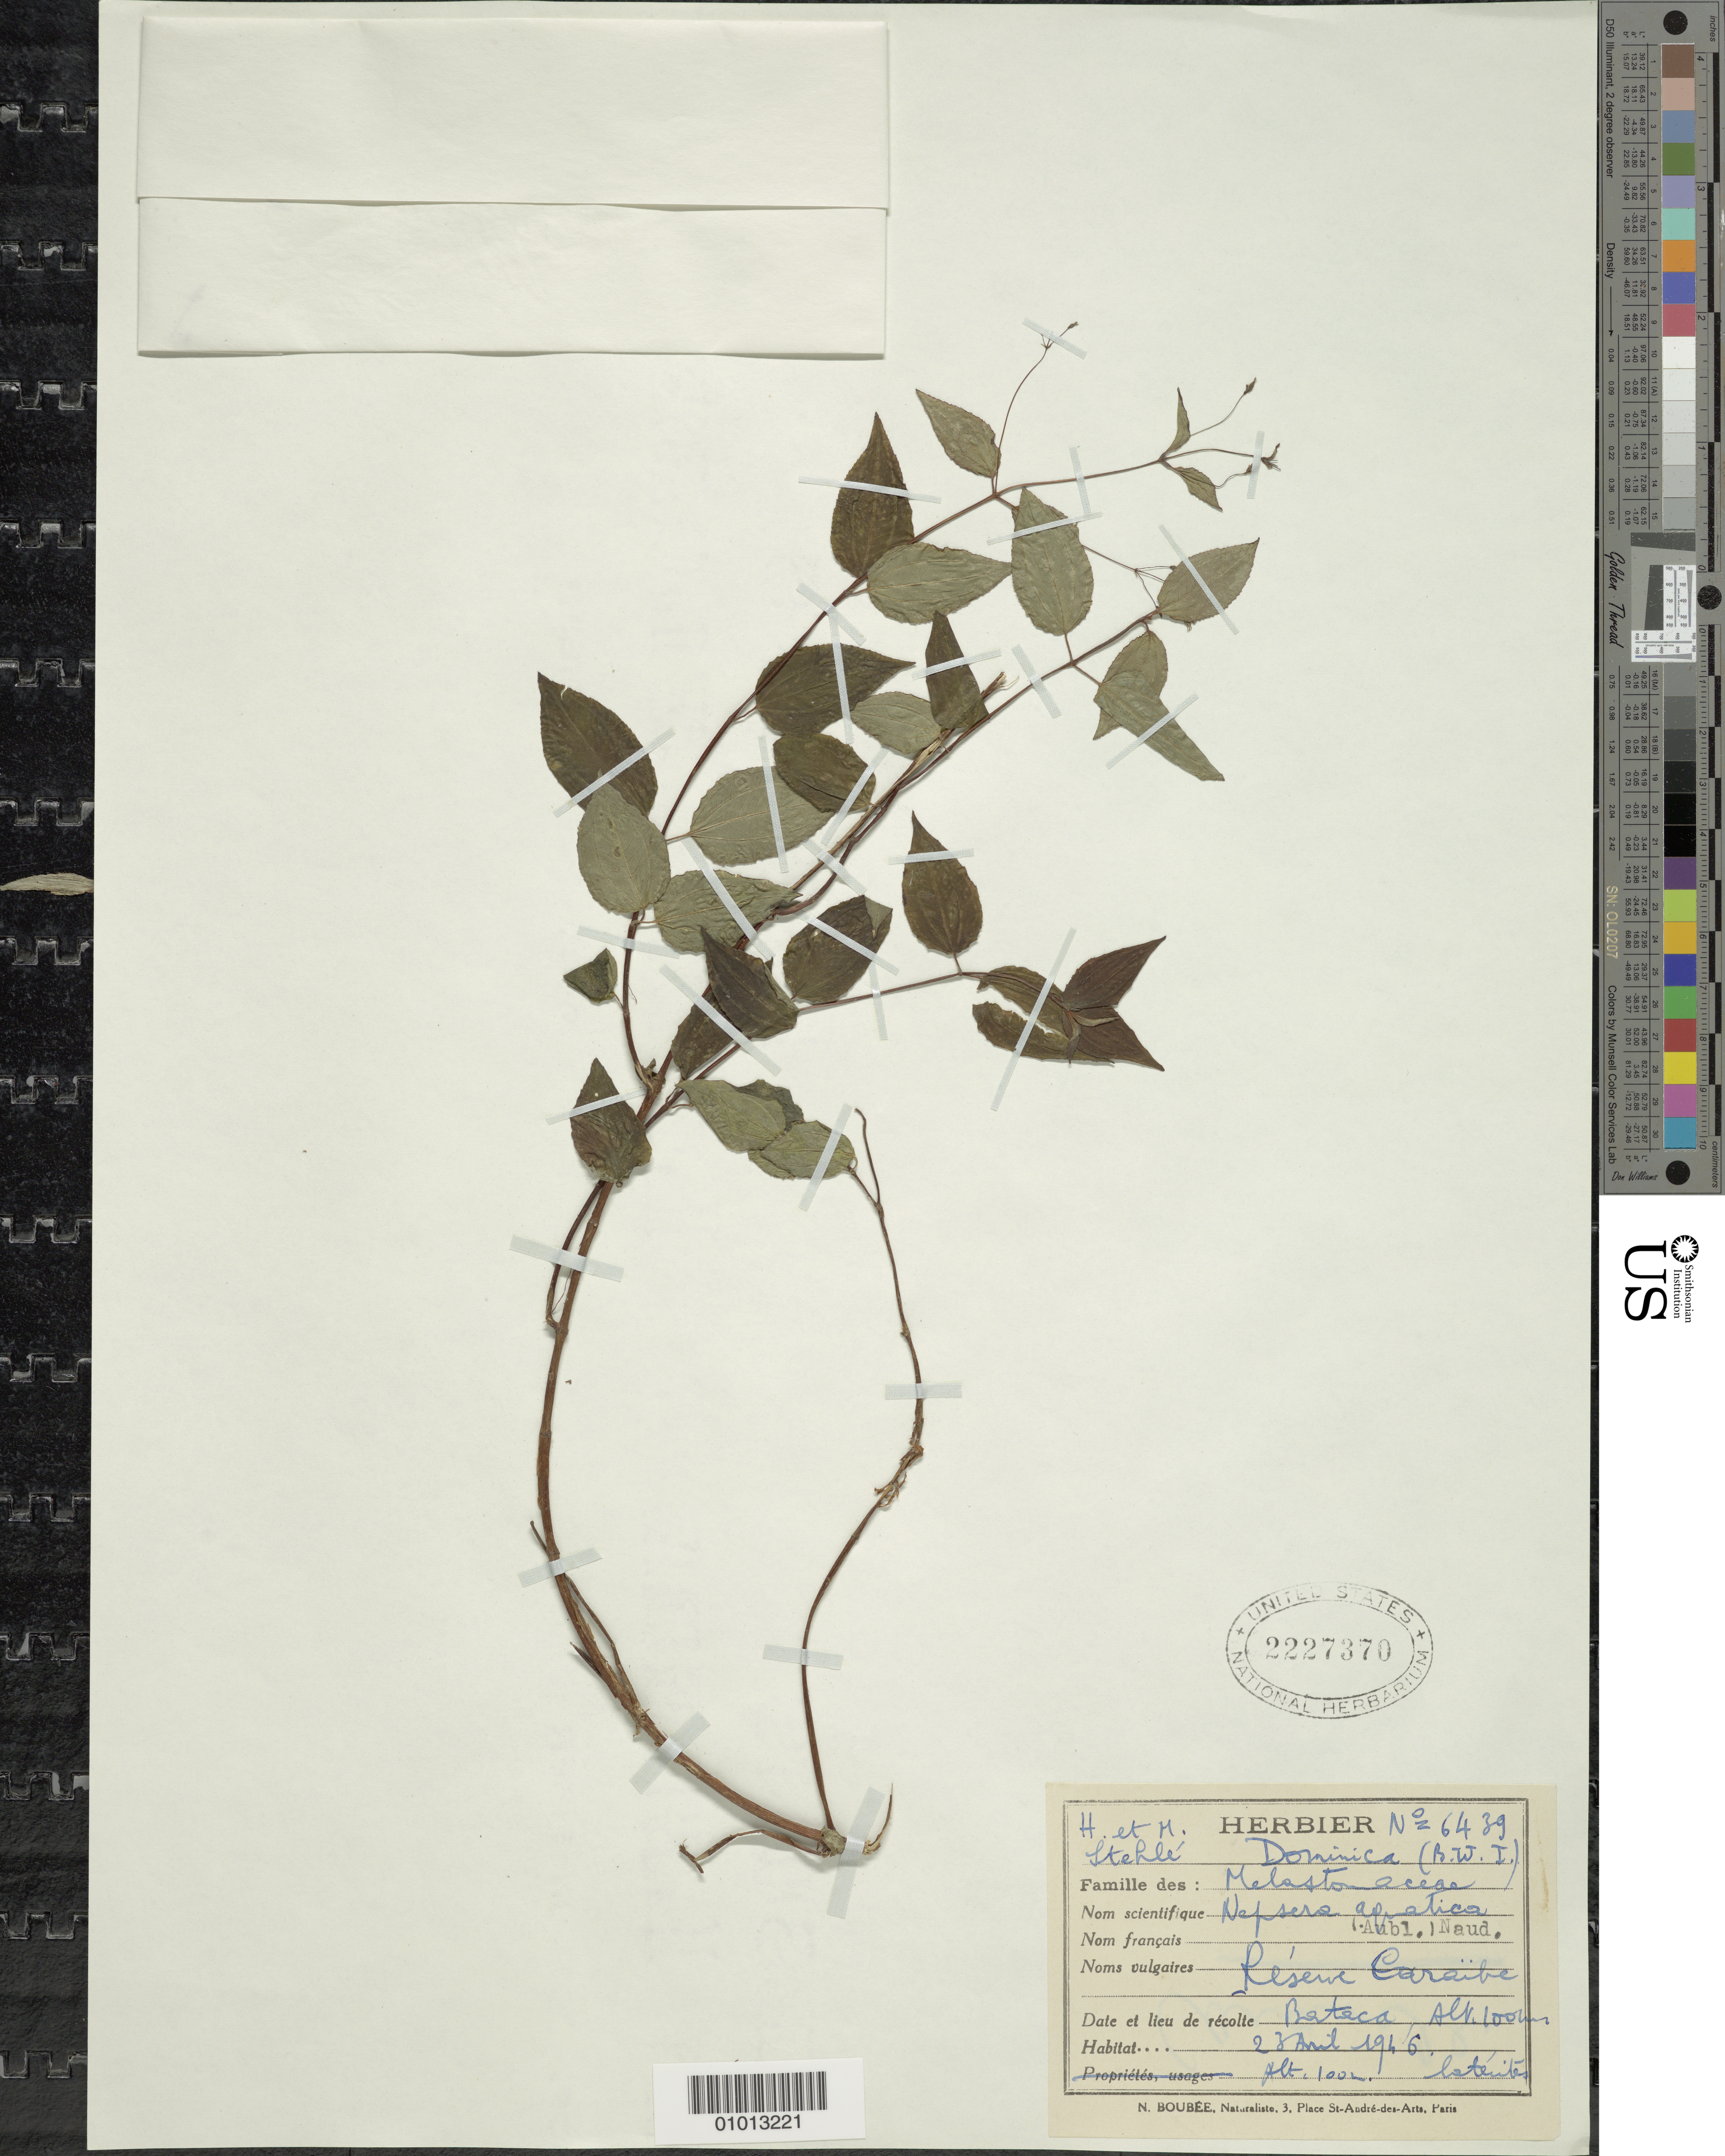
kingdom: Plantae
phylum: Tracheophyta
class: Magnoliopsida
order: Myrtales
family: Melastomataceae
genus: Nepsera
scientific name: Nepsera aquatica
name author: (Aubl.) Naudin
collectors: H. Stehlé & M. Stehlé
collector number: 6439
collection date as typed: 23 Apr 1946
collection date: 1946-04-23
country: Dominica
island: Dominica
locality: Reserve Caraïbe, Bateca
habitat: Latérite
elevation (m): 100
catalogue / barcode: US 2227370